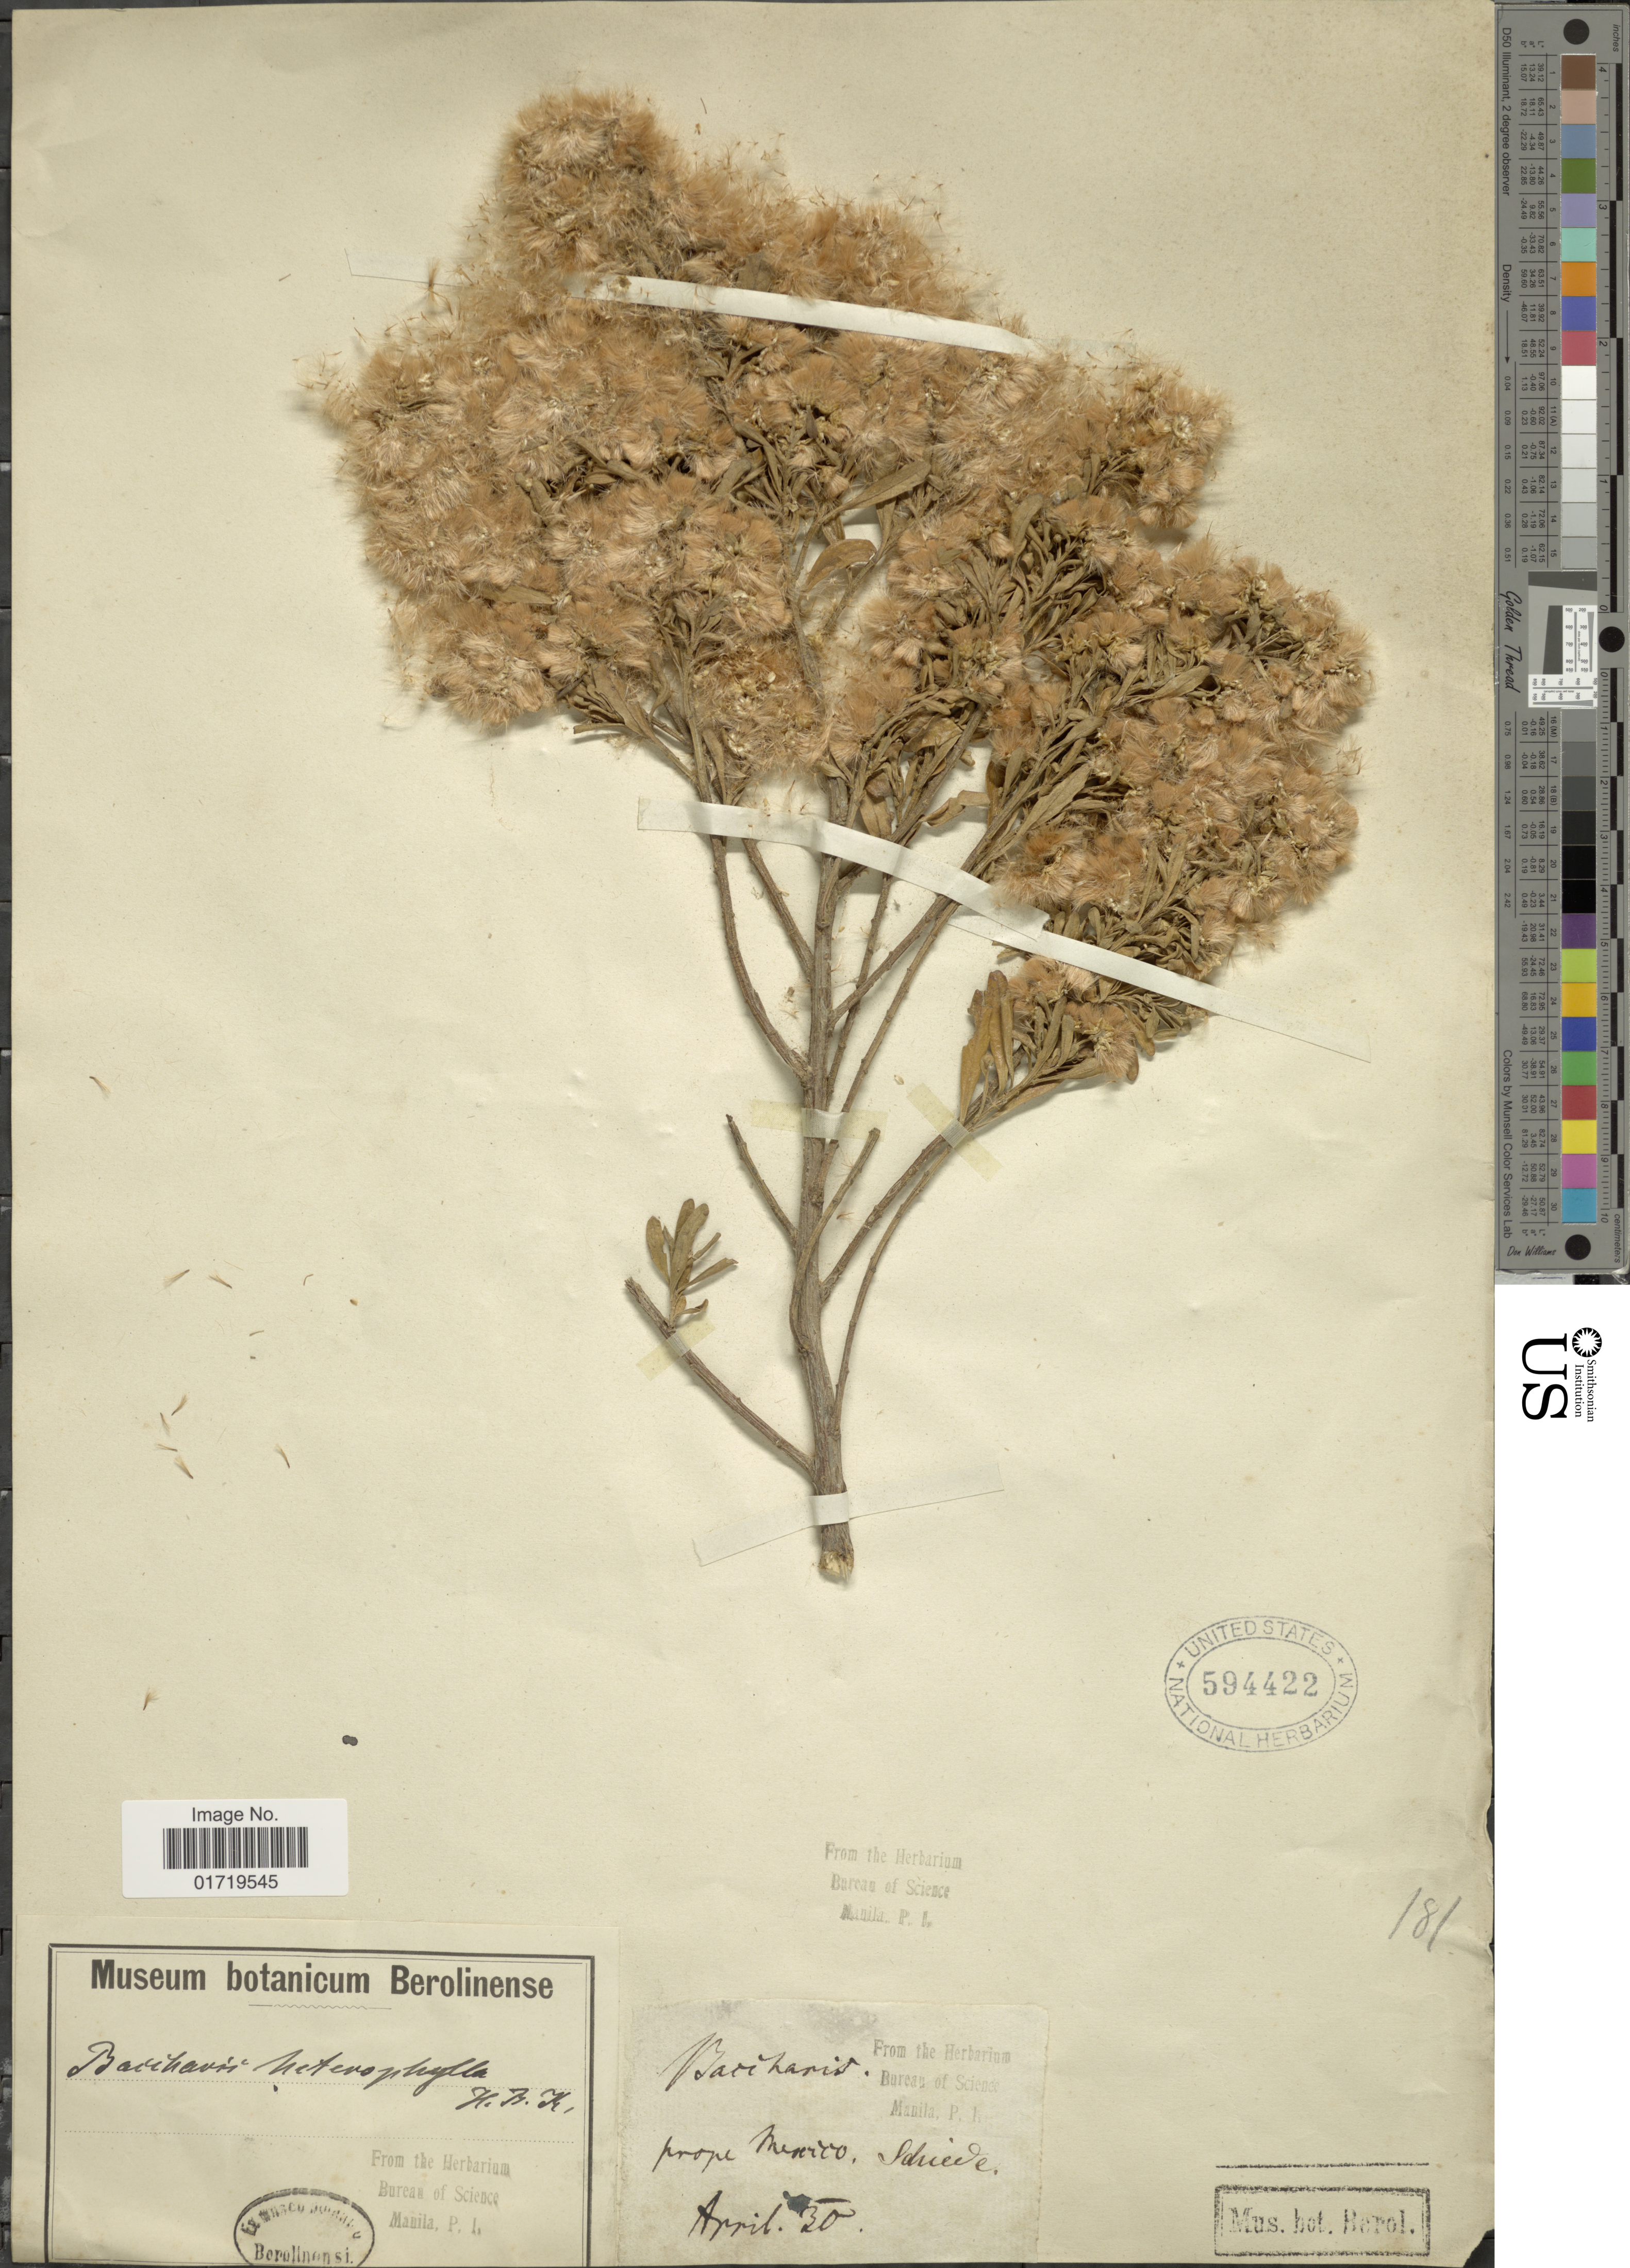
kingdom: Plantae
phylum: Tracheophyta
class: Magnoliopsida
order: Asterales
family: Asteraceae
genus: Baccharis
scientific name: Baccharis heterophylla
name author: Kunth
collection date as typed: Transcribed d/m/y: /4/30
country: Mexico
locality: Prope Mexico, Saleido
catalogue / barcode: US 594422